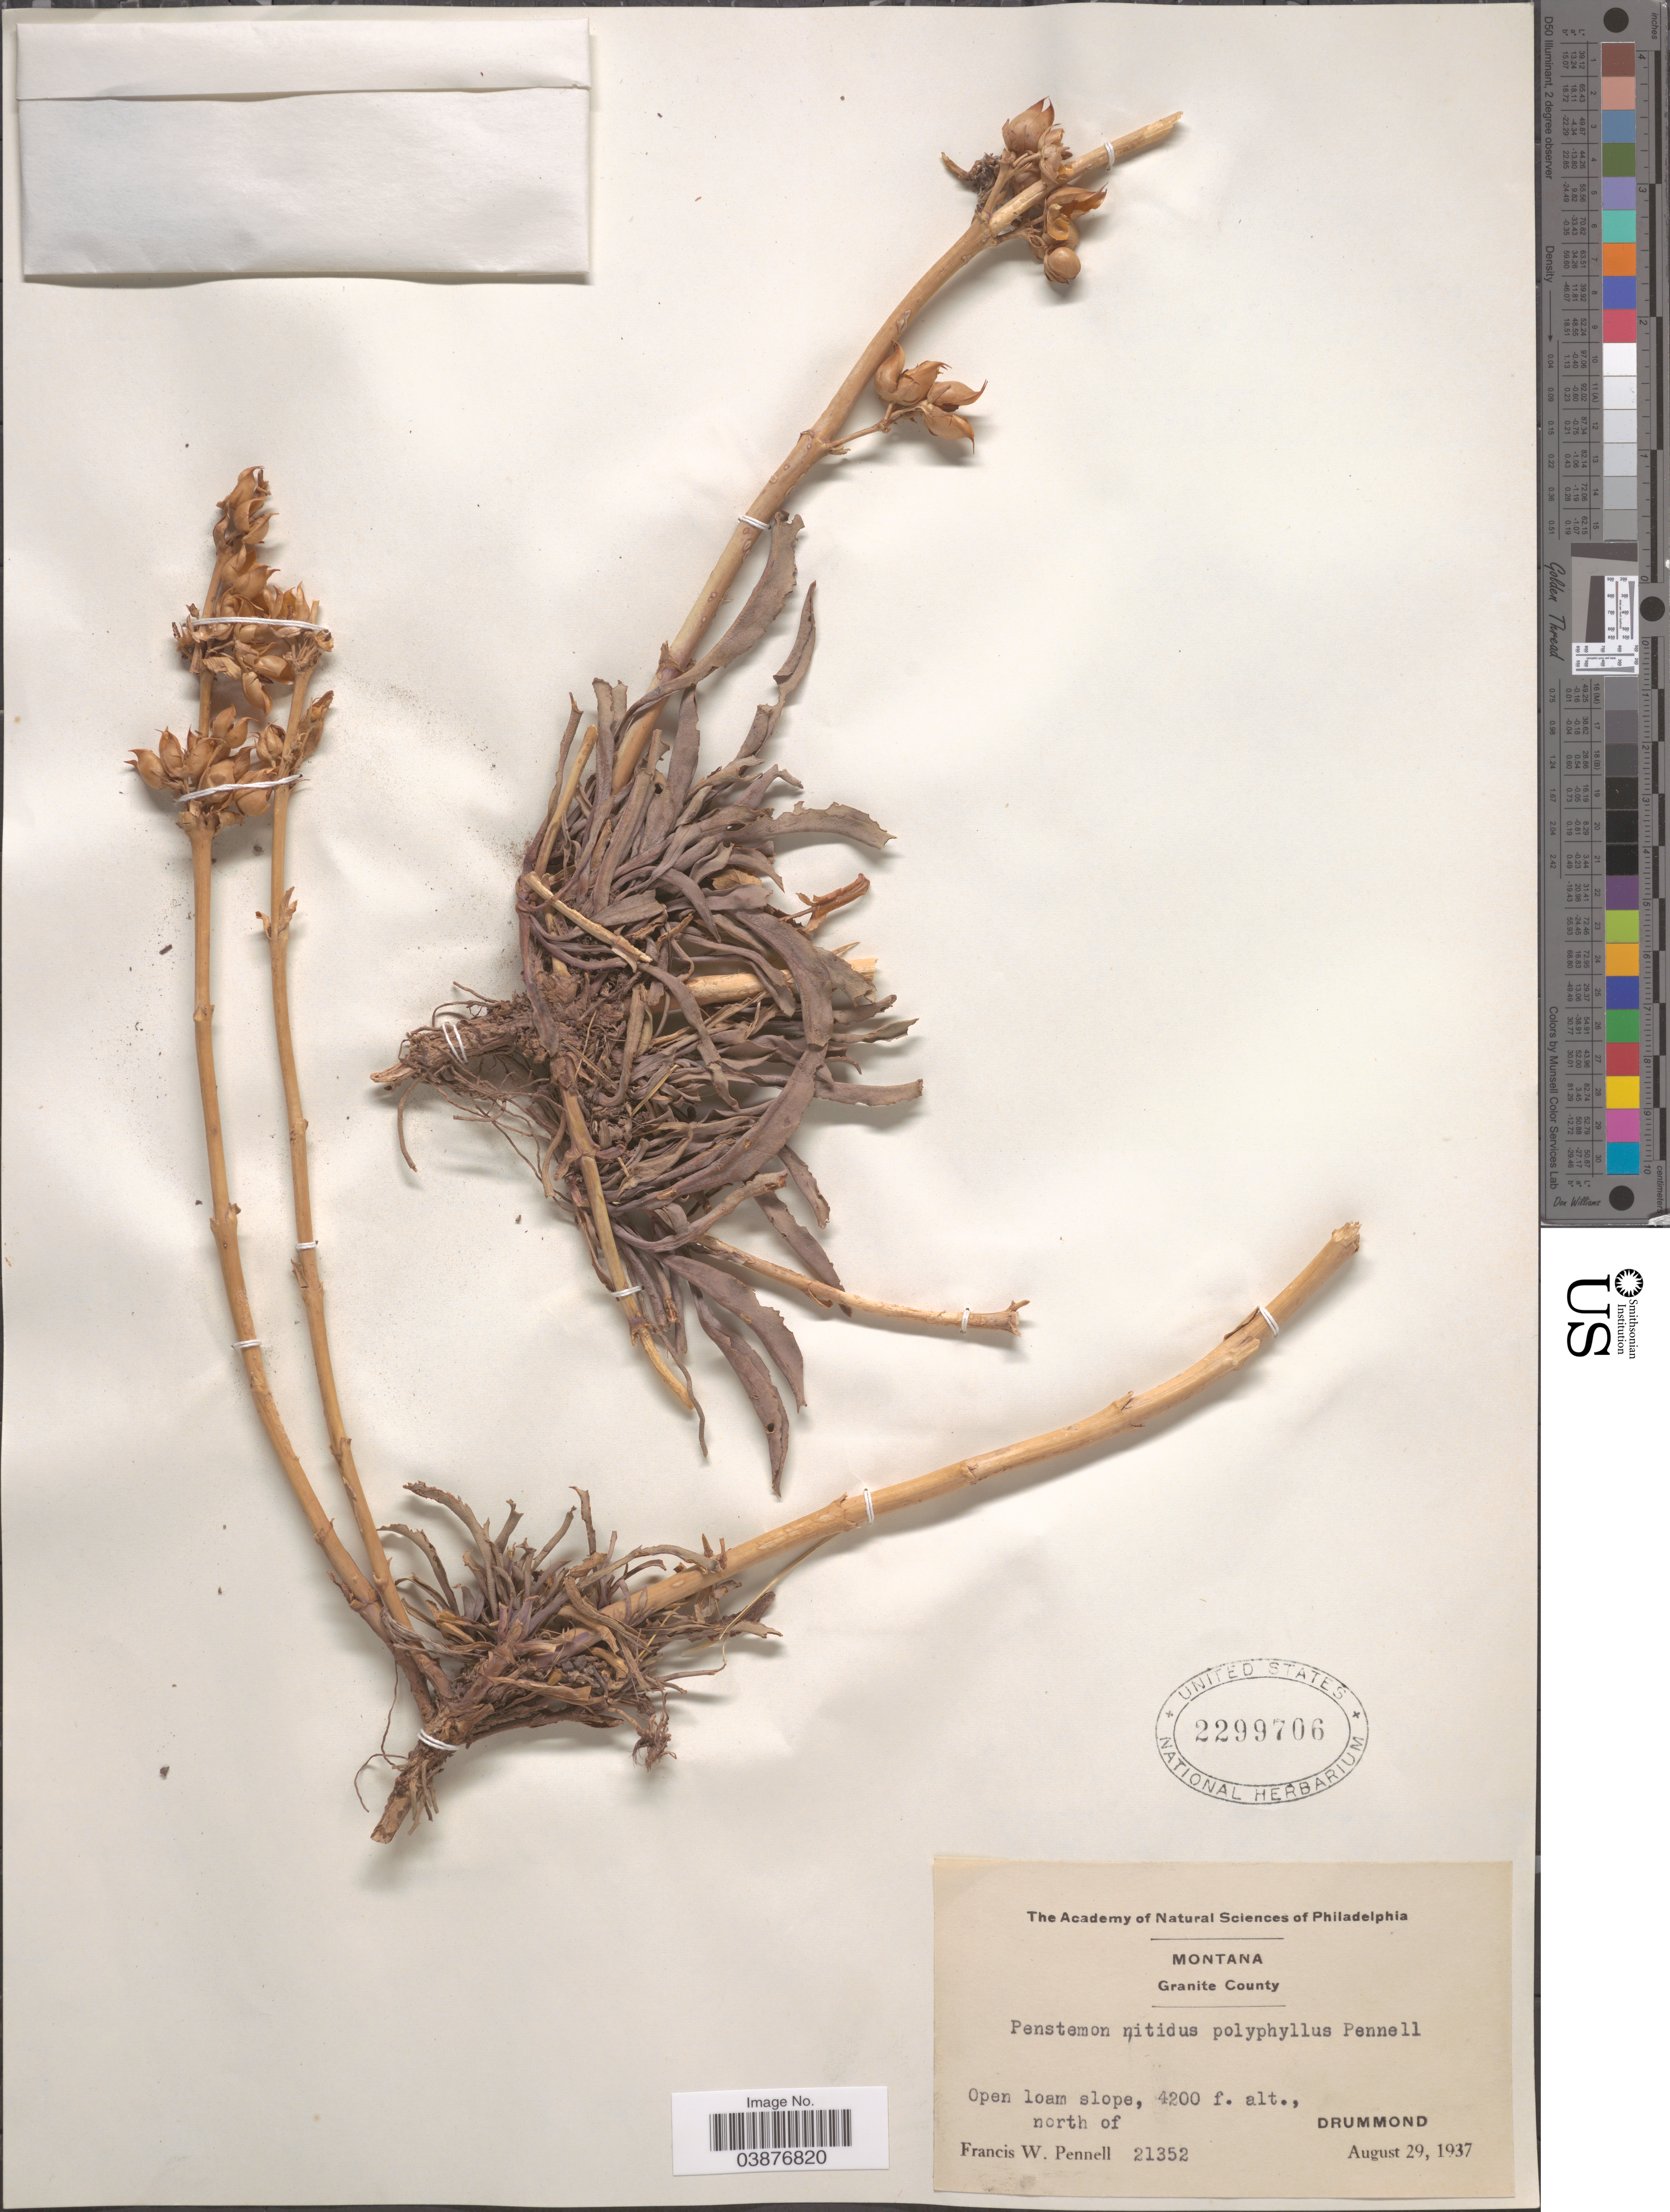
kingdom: Plantae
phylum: Tracheophyta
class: Magnoliopsida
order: Lamiales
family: Plantaginaceae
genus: Penstemon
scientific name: Penstemon nitidus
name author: Douglas ex Benth.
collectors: F. W. Pennell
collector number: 21352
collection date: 1937-08-29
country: United States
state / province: Montana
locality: Granite County. North of Drummond.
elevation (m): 1280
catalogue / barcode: US 2299706